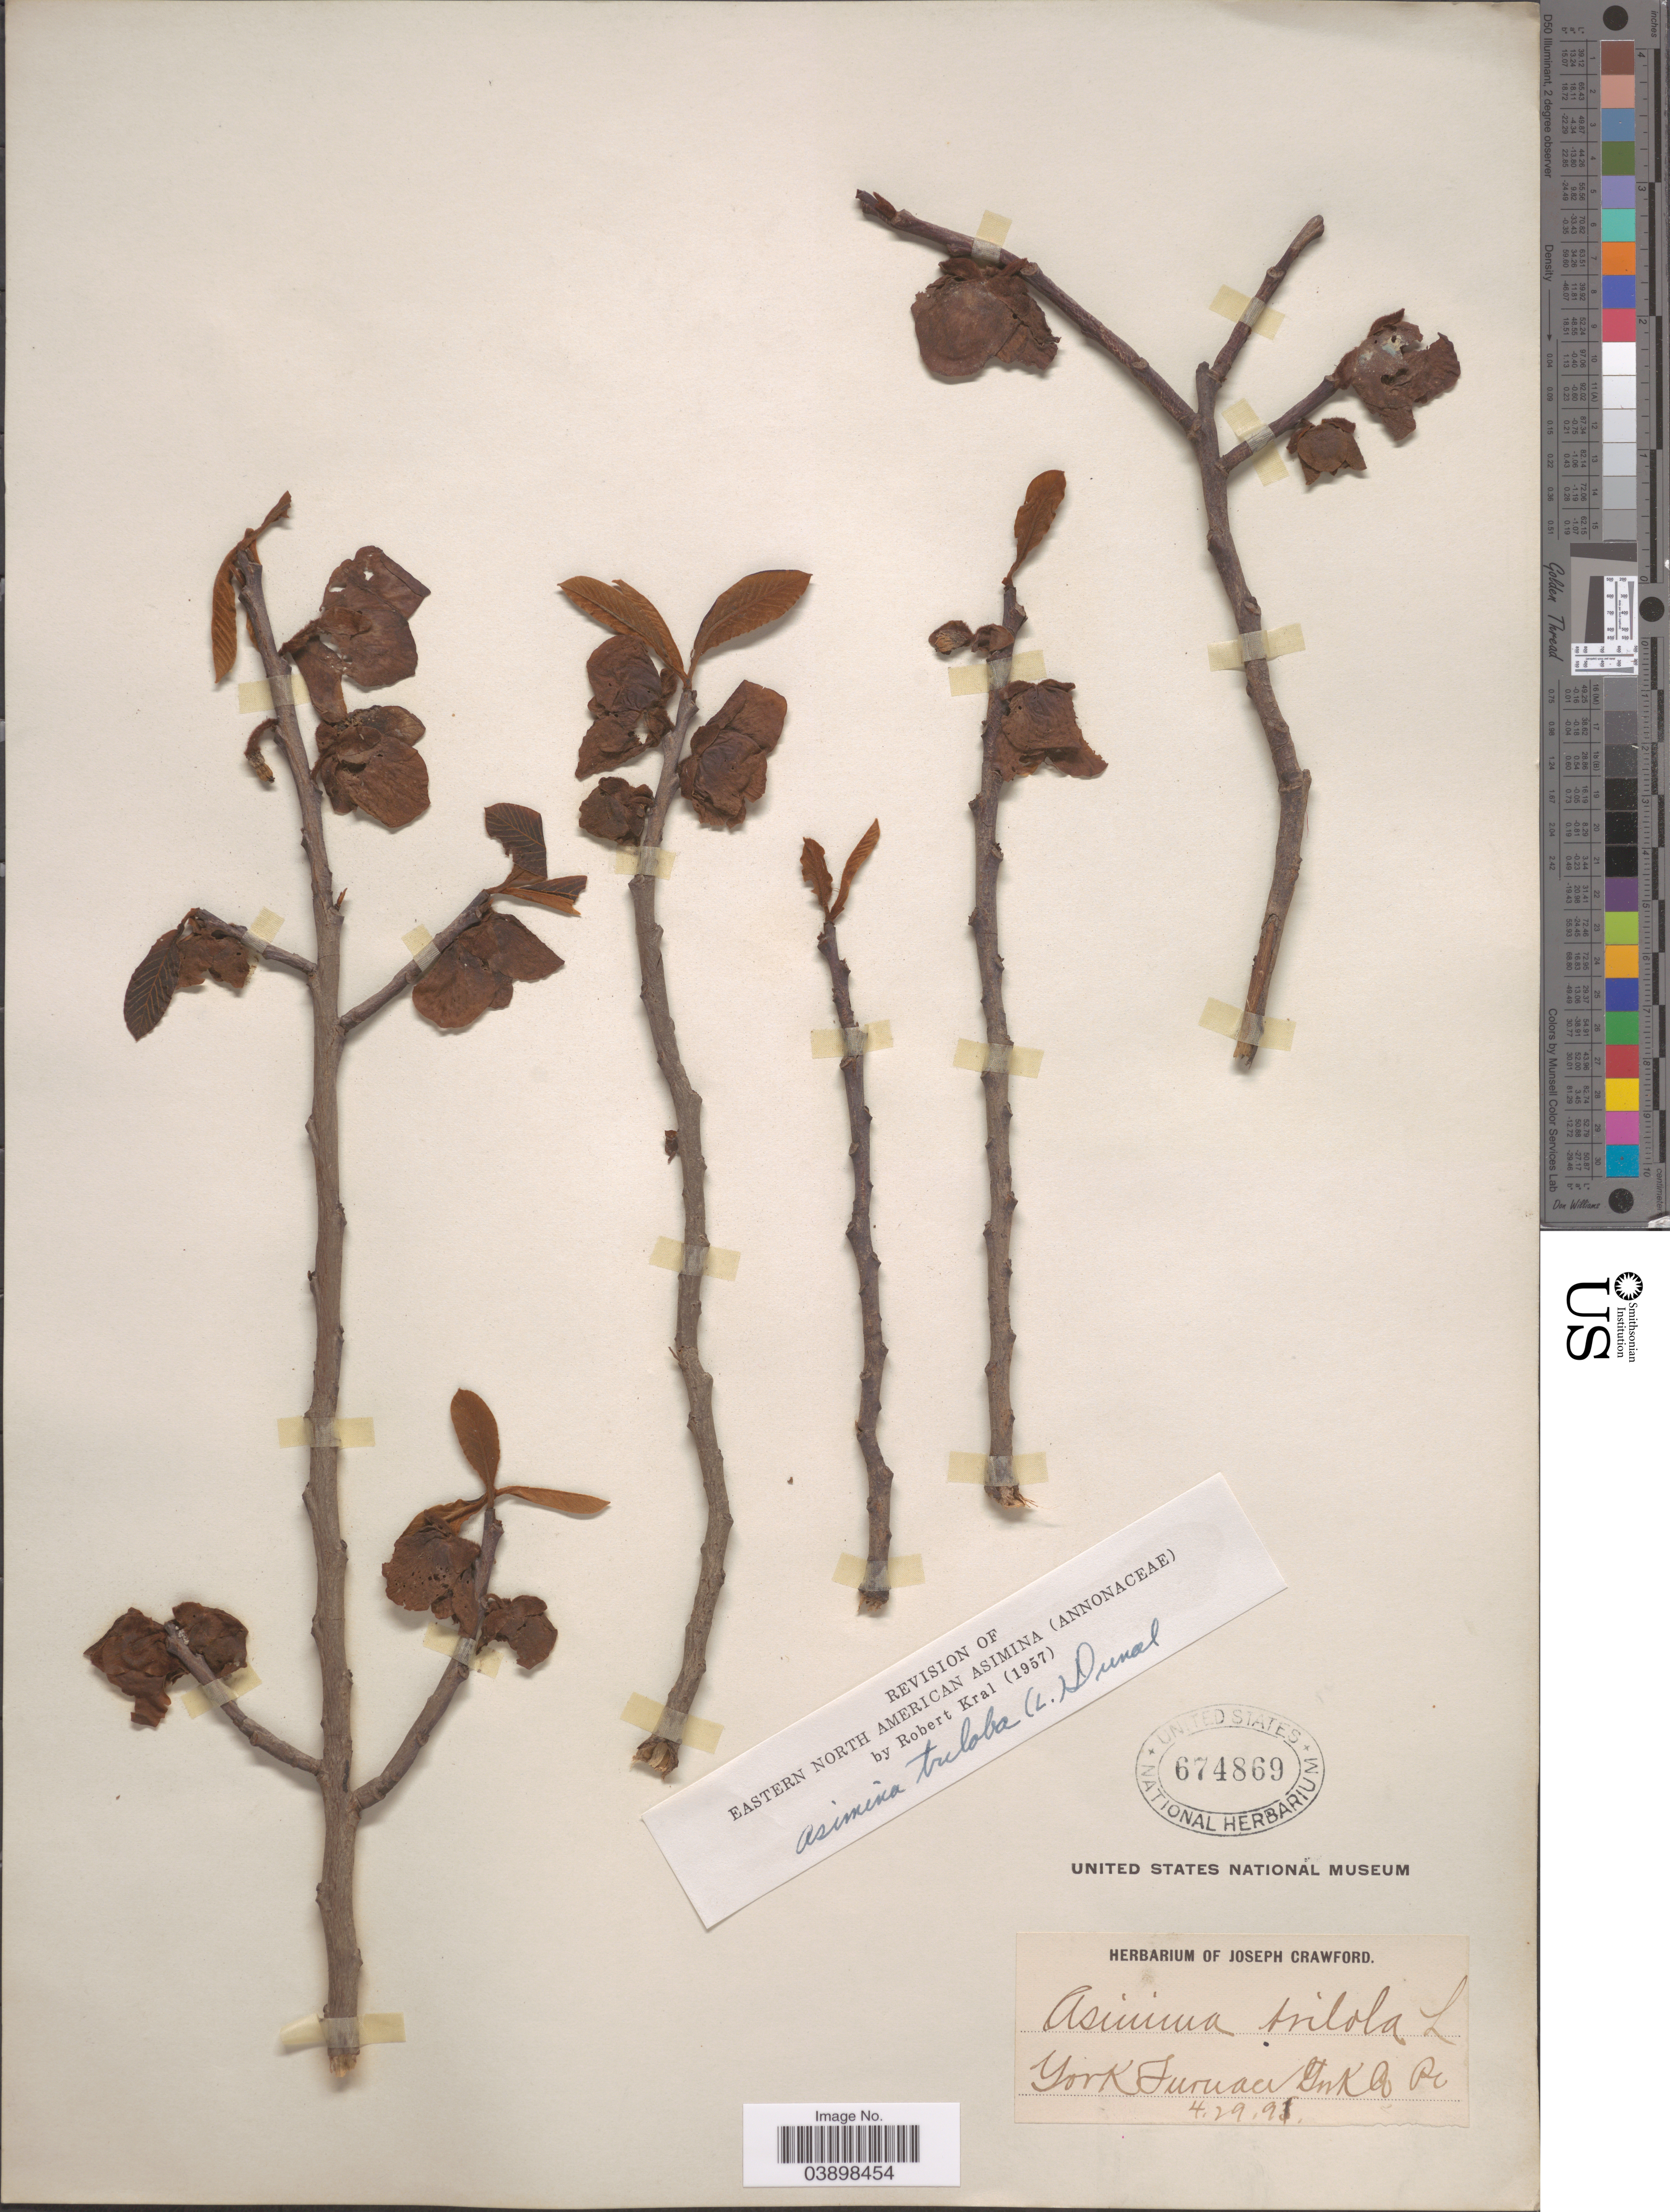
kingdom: Plantae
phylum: Tracheophyta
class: Magnoliopsida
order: Magnoliales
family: Annonaceae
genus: Asimina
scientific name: Asimina triloba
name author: (L.) Dunal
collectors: ex herb. Joseph Crawford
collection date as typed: Transcribed d/m/y: 29/4/91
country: United States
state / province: Pennsylvania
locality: York Furnace Ink Co.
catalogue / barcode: US 674869